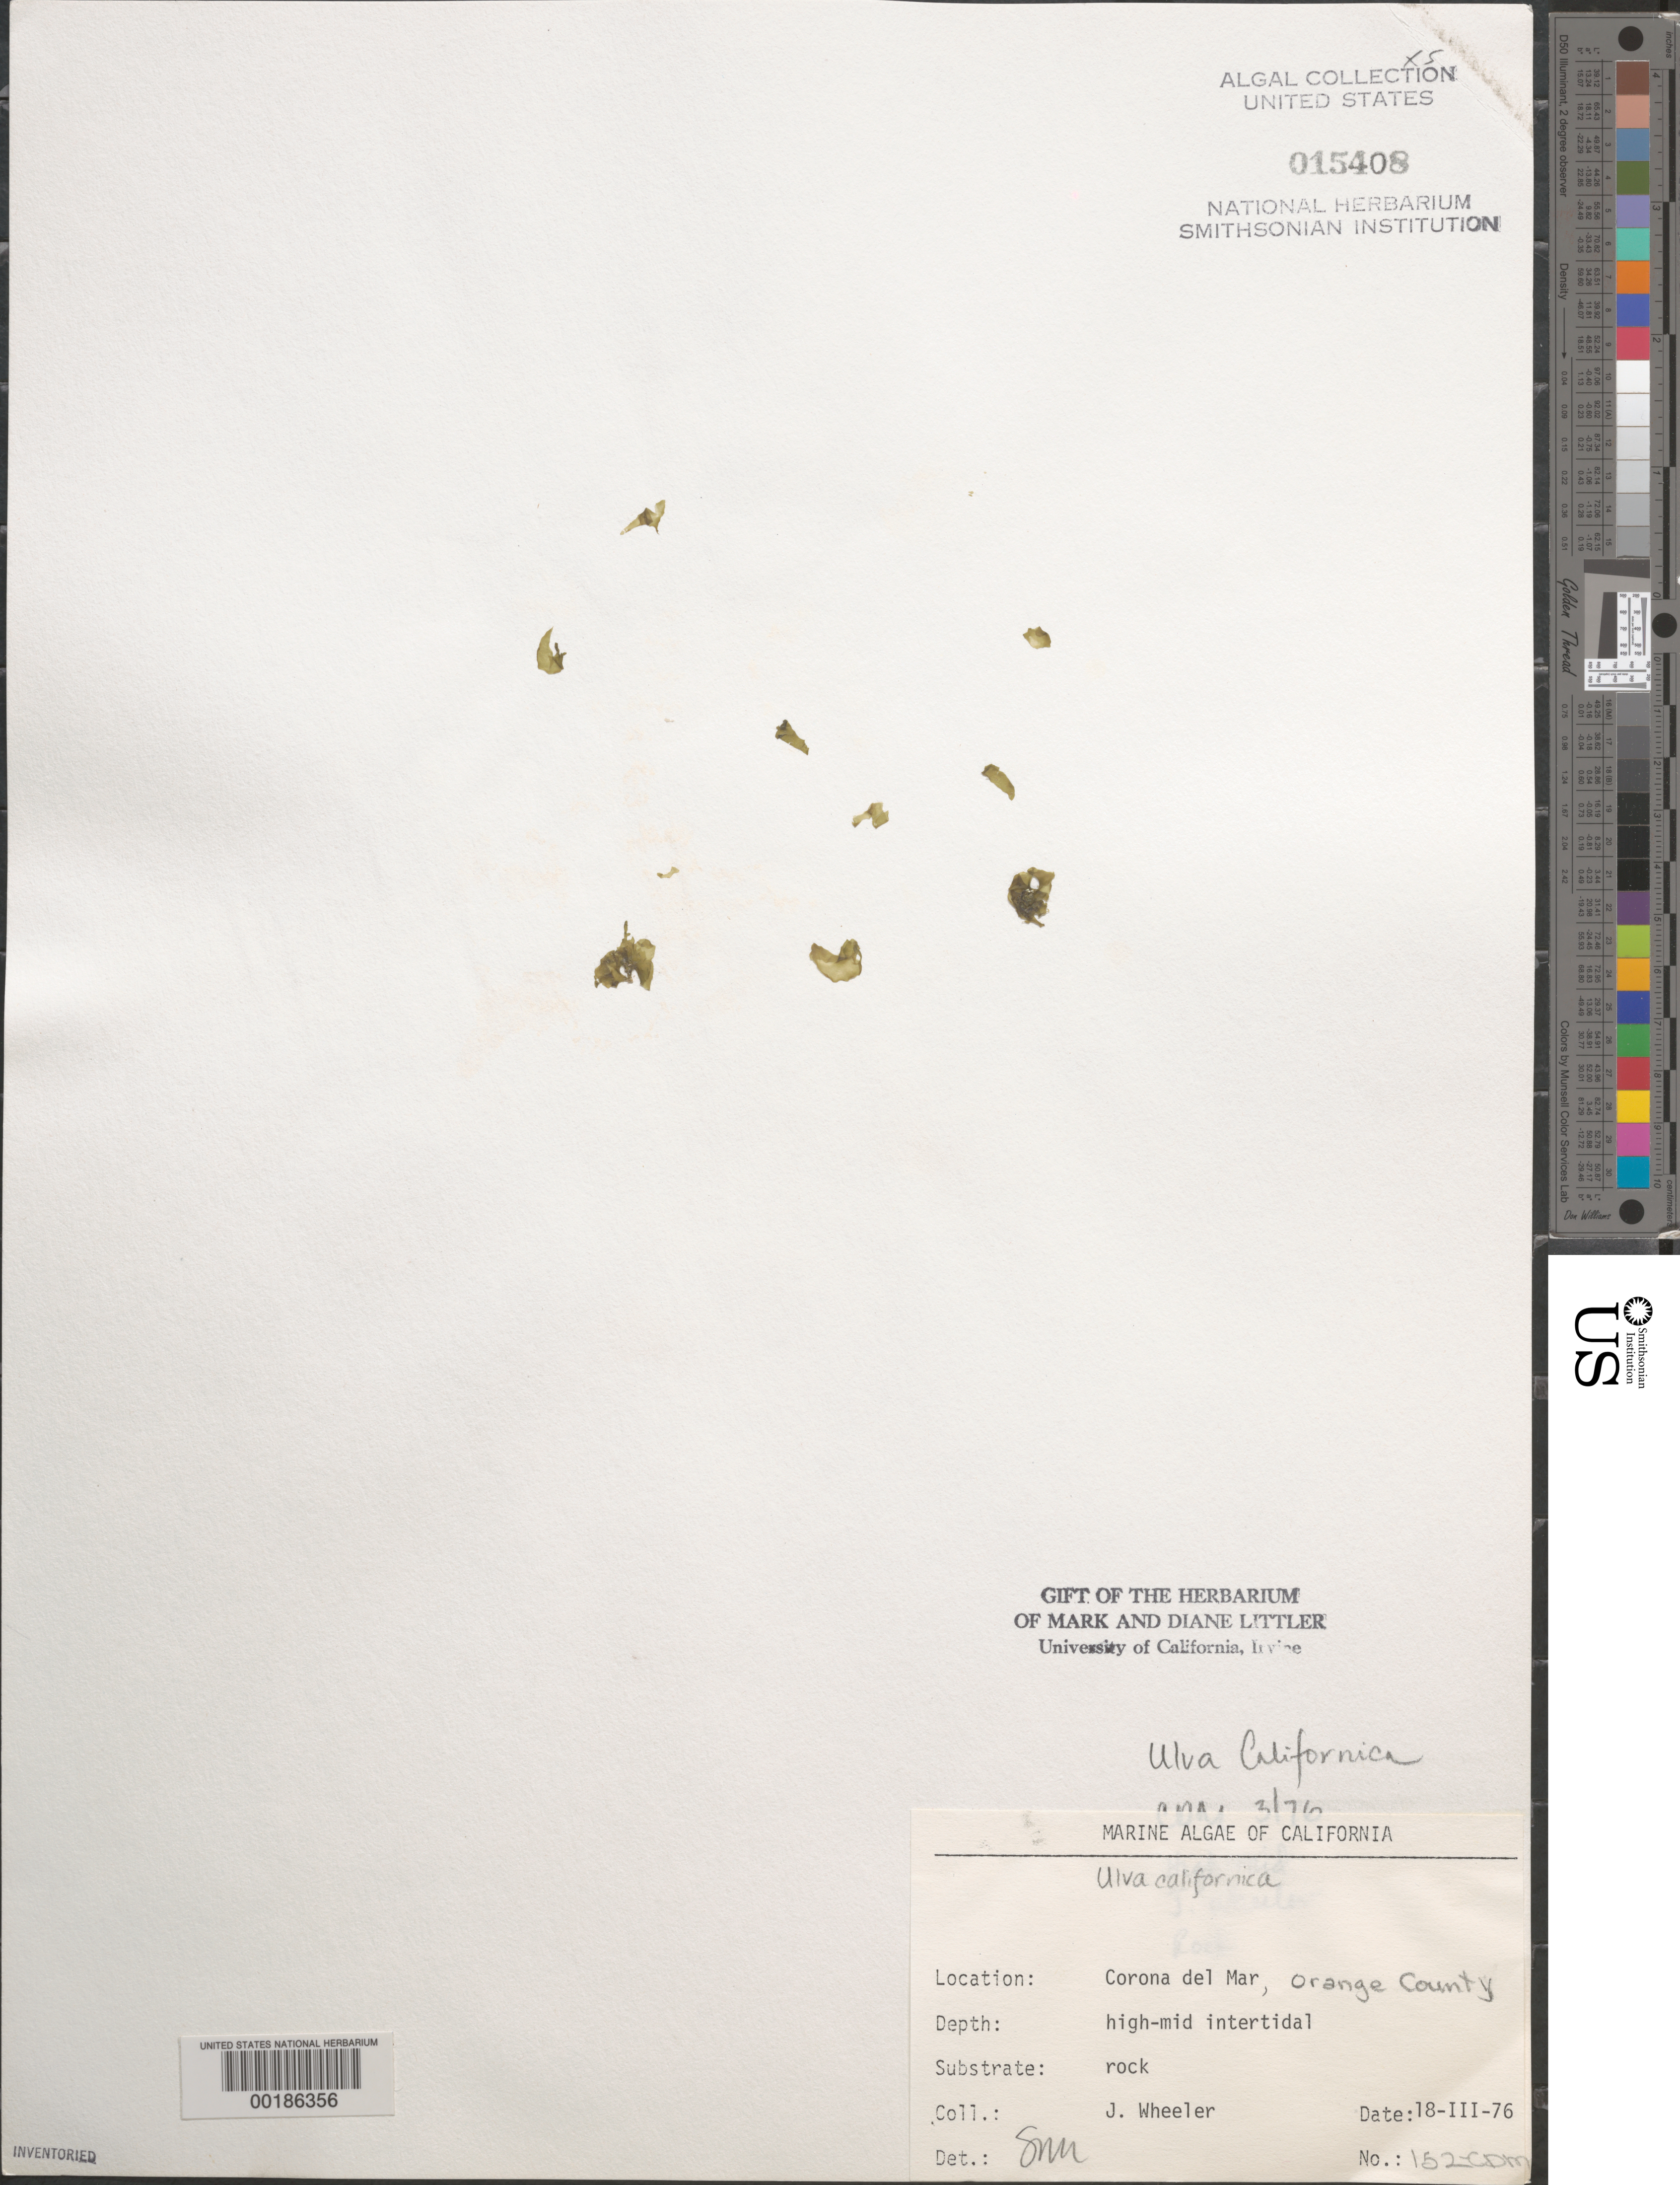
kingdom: Plantae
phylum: Chlorophyta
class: Ulvophyceae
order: Ulvales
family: Ulvaceae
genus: Ulva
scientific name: Ulva californica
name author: N.Wille in Collins et al.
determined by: Murray, S. N.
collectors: J. L. Wheeler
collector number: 152-CDM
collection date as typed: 18 Mar 1976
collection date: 1976-03-18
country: United States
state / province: California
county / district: Orange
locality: Corona del Mar, mouth of Morning Canyon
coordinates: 33 35'14"N, 117 51'54"W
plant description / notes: BLM-SOCALBIGHT Rocky Intertidal Survey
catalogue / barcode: US 15408